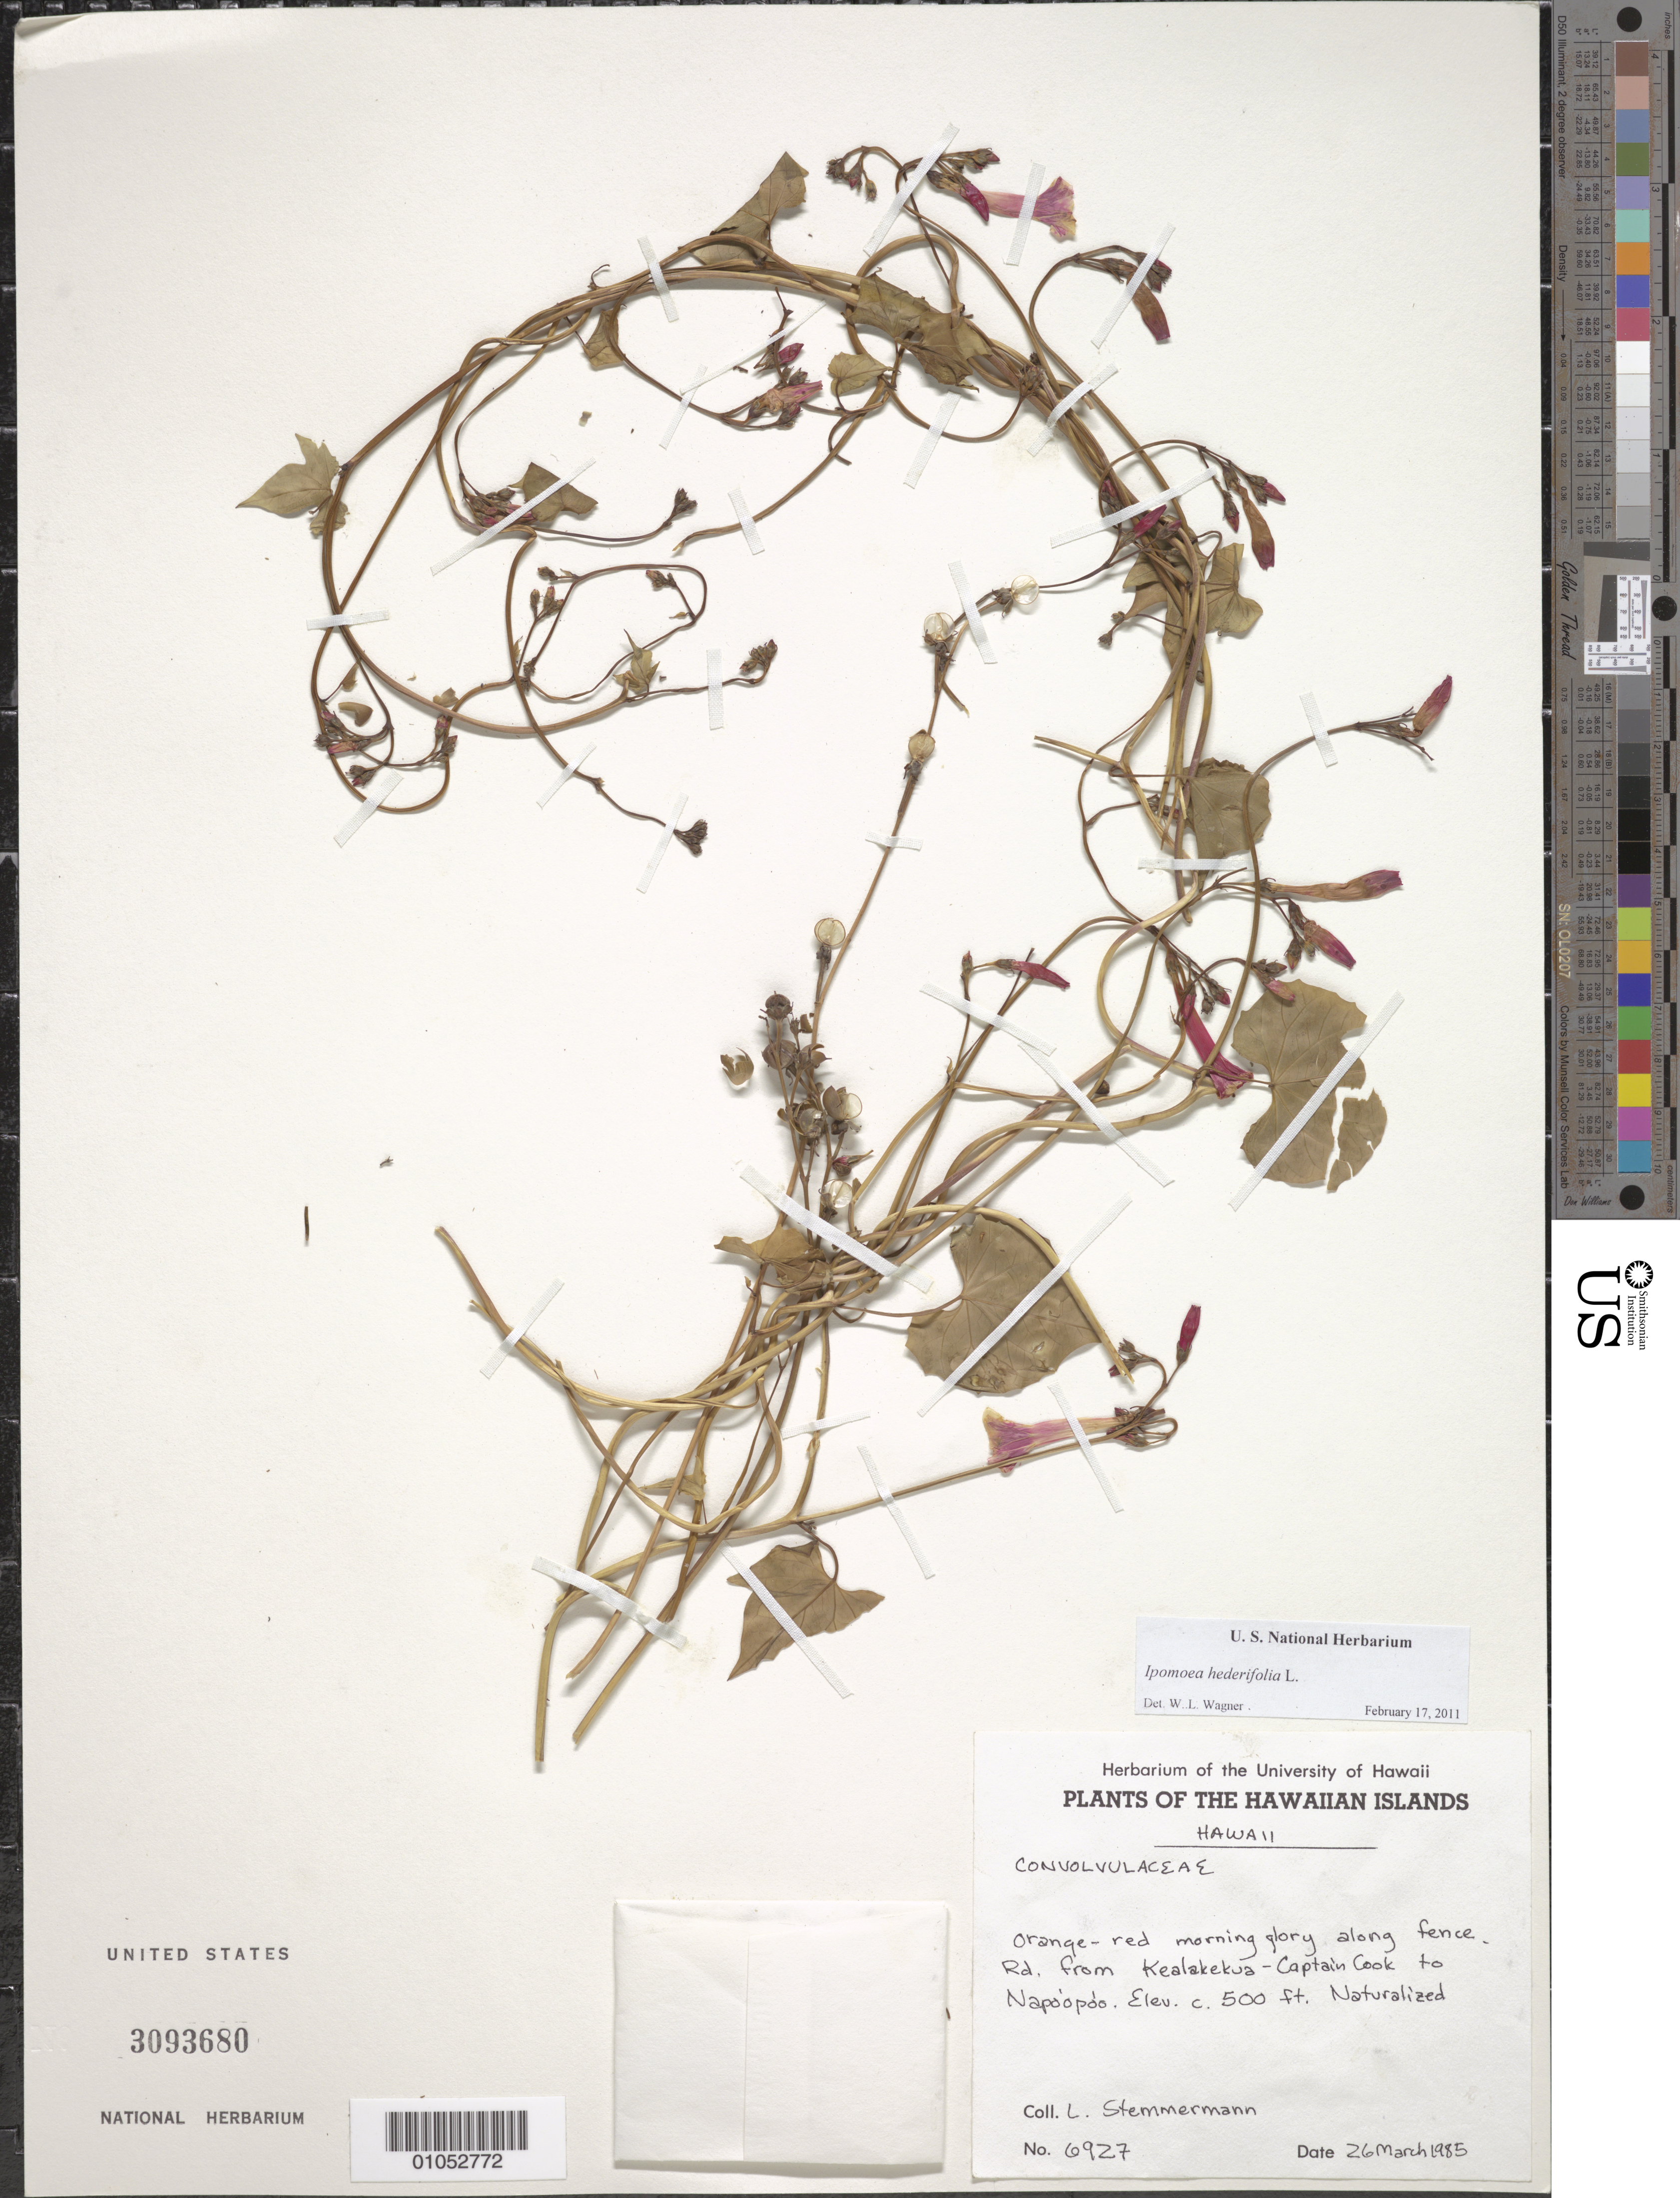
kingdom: Plantae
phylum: Tracheophyta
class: Magnoliopsida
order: Solanales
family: Convolvulaceae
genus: Ipomoea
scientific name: Ipomoea hederifolia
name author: L.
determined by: Wagner, W. L., (BOT), Smithsonian Institution - National Museum of Natural History (UNITED STATES)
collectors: L. Stemmermann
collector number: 6927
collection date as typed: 26 Mar 1985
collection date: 1985-03-26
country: United States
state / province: Hawaii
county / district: Hawaii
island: Hawaii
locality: Road from Kealakekua-Capt. Cook to Napo'opo'o.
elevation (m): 152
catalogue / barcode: US 3093680